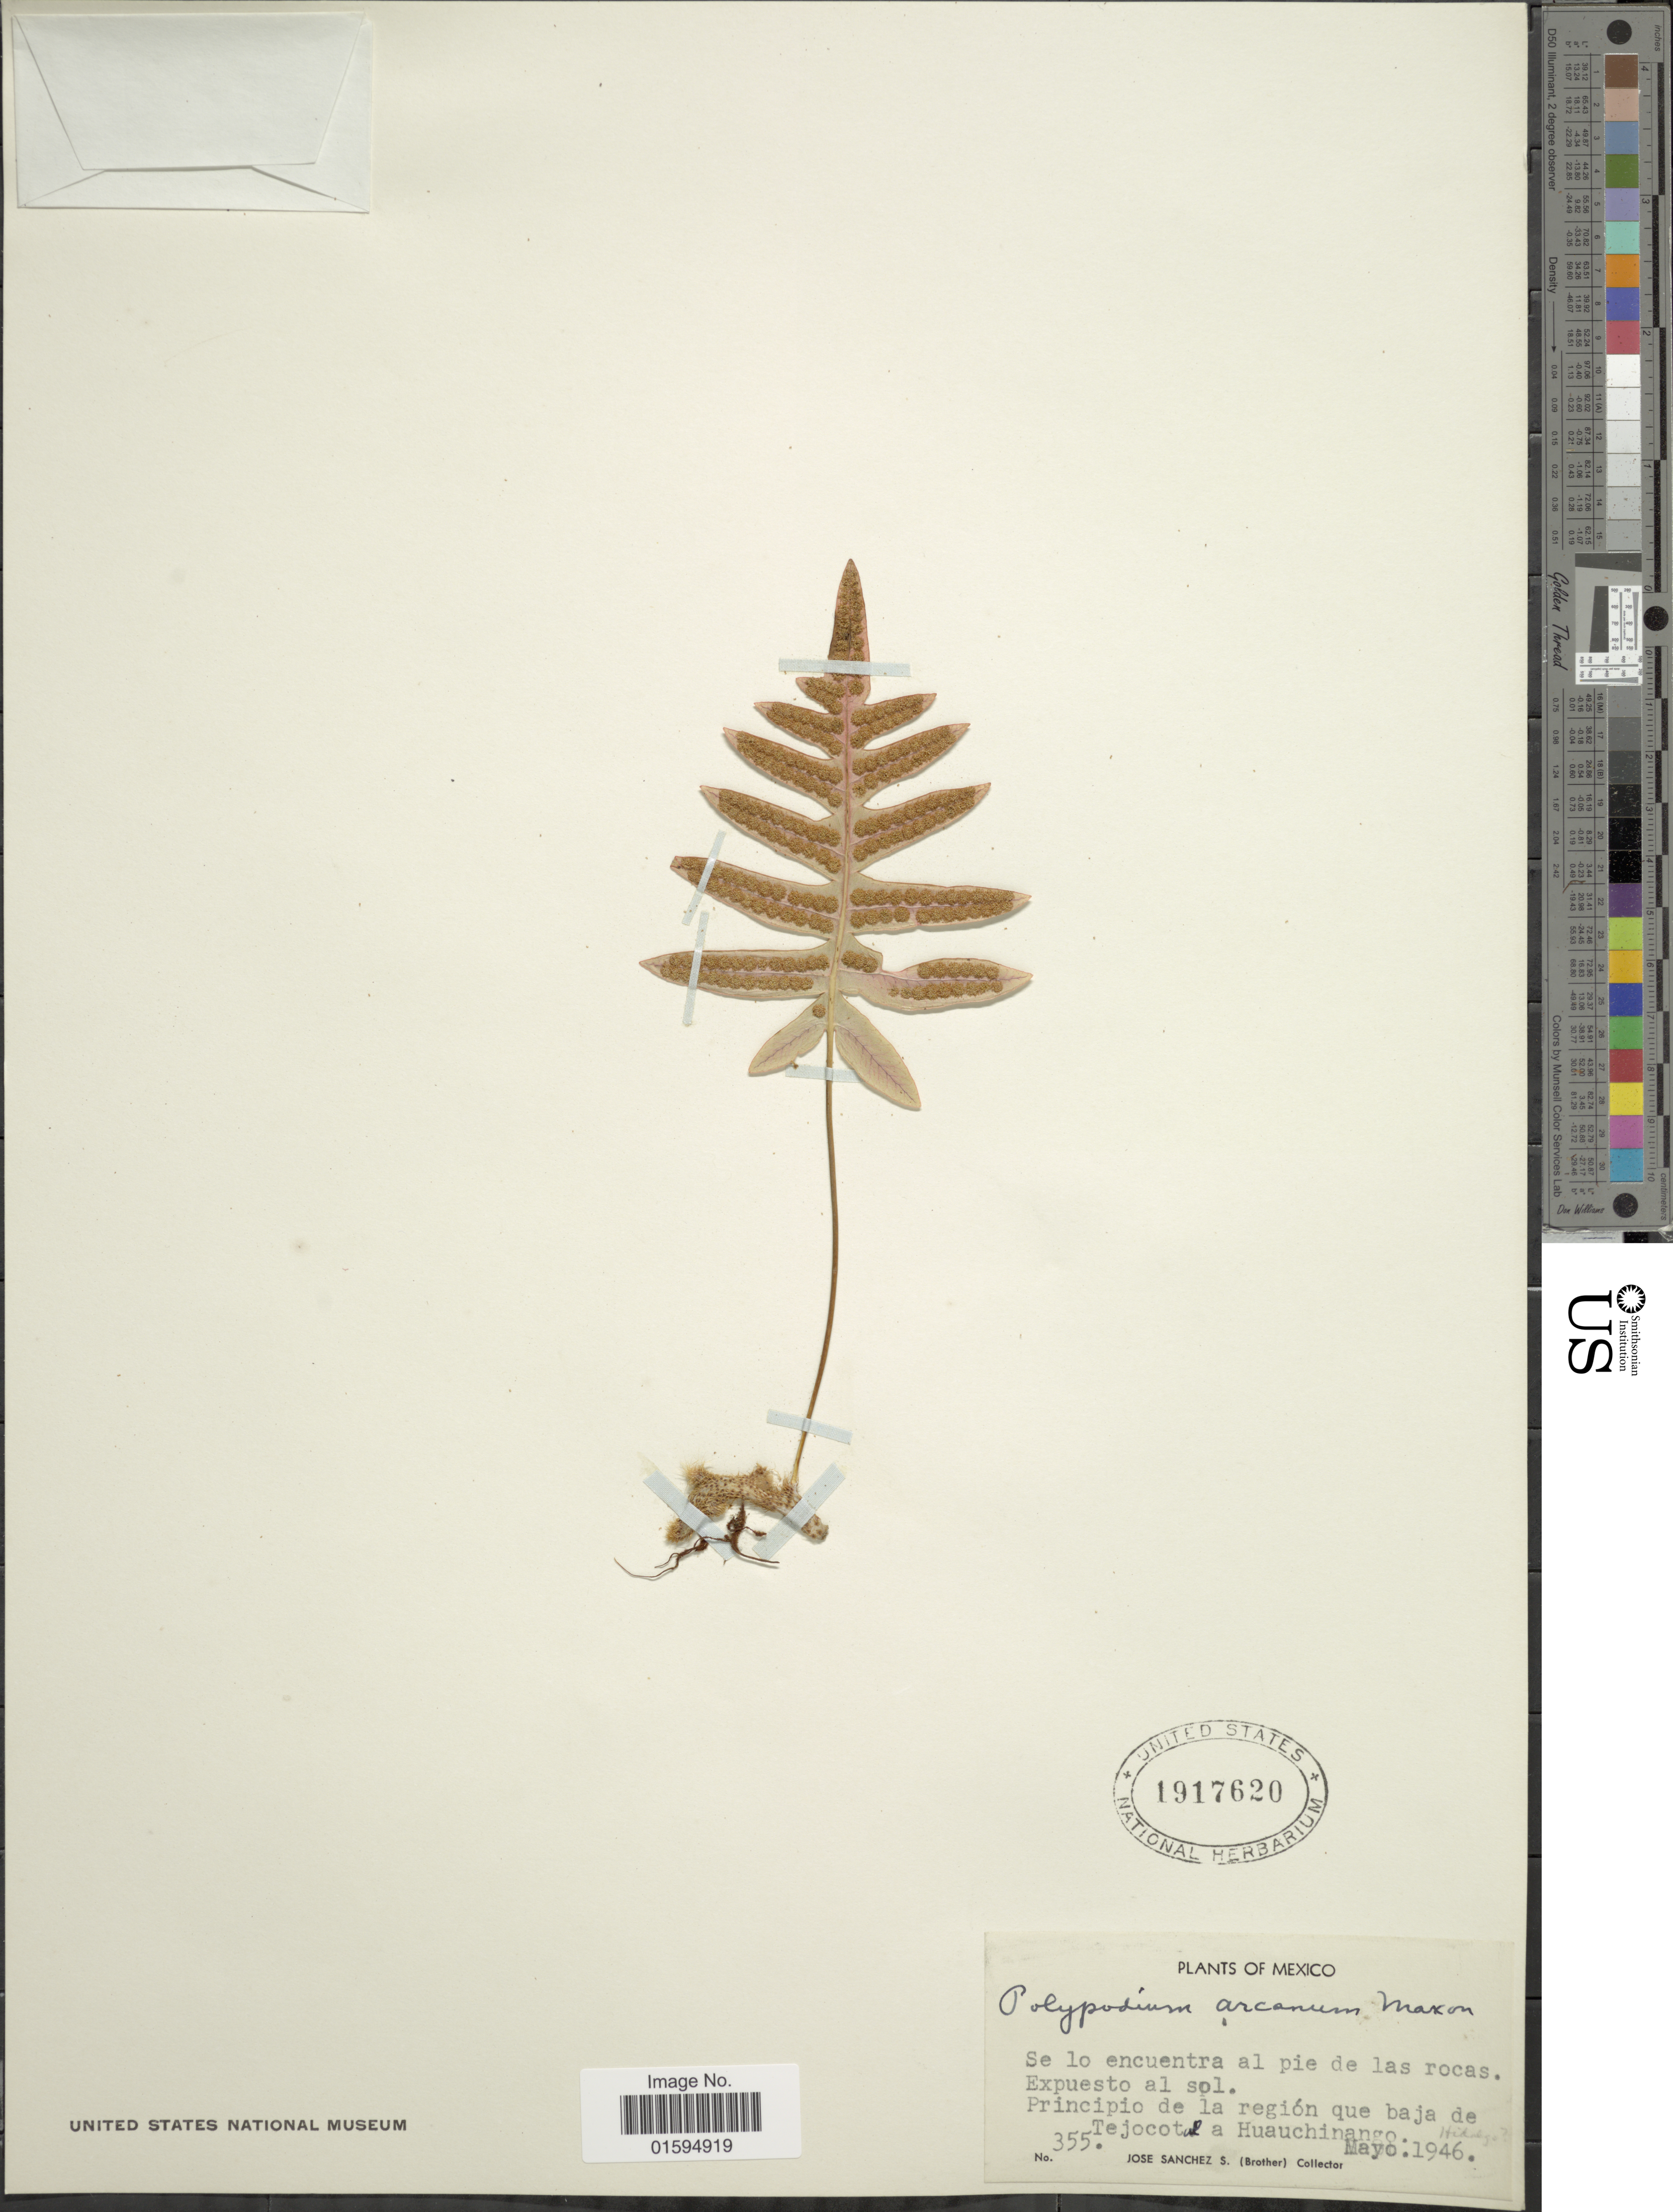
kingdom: Plantae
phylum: Tracheophyta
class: Polypodiopsida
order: Polypodiales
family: Polypodiaceae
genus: Polypodium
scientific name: Polypodium arcanum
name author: Maxon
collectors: J. Sanchez S.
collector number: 355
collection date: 1946-05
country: Mexico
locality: Principio de La region que baja de Tejocot a Huaachinango.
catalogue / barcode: US 1917620